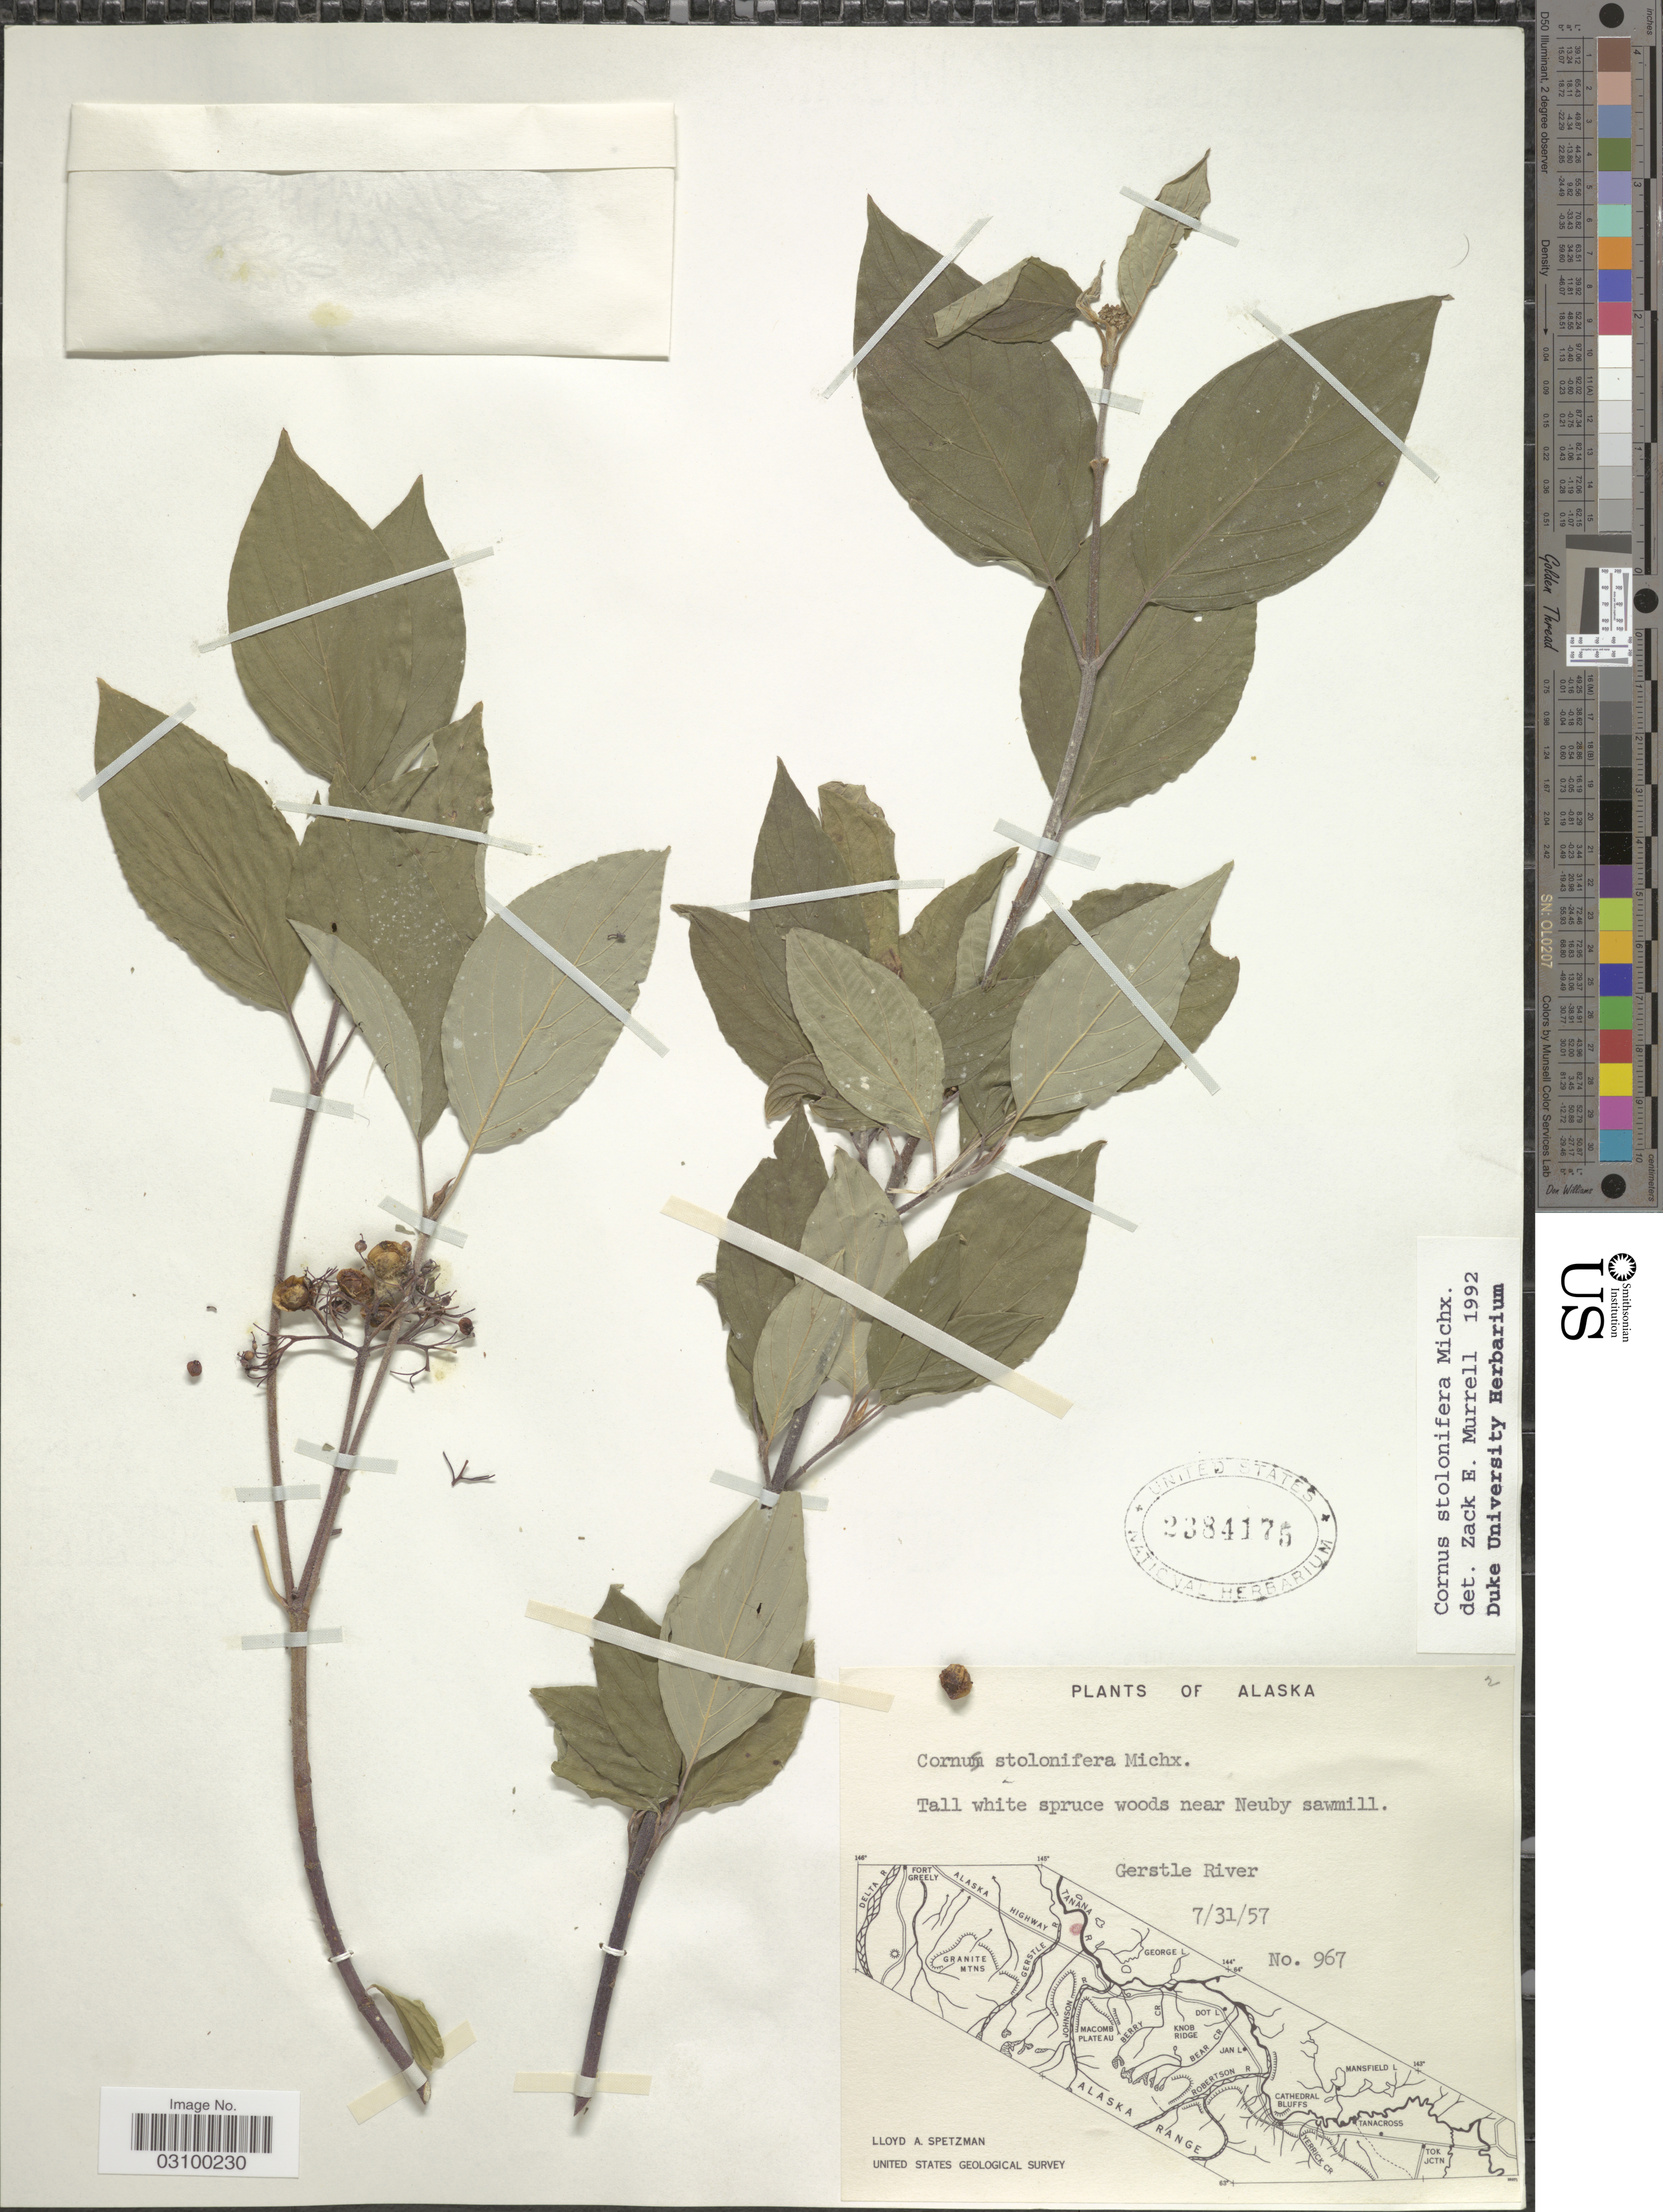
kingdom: Plantae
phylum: Tracheophyta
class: Magnoliopsida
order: Cornales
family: Cornaceae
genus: Cornus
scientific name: Cornus sericea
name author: L.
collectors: L. Spetzman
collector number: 967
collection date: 1957-07-31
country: United States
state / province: Alaska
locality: Gerstle River.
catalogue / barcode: US 2384175